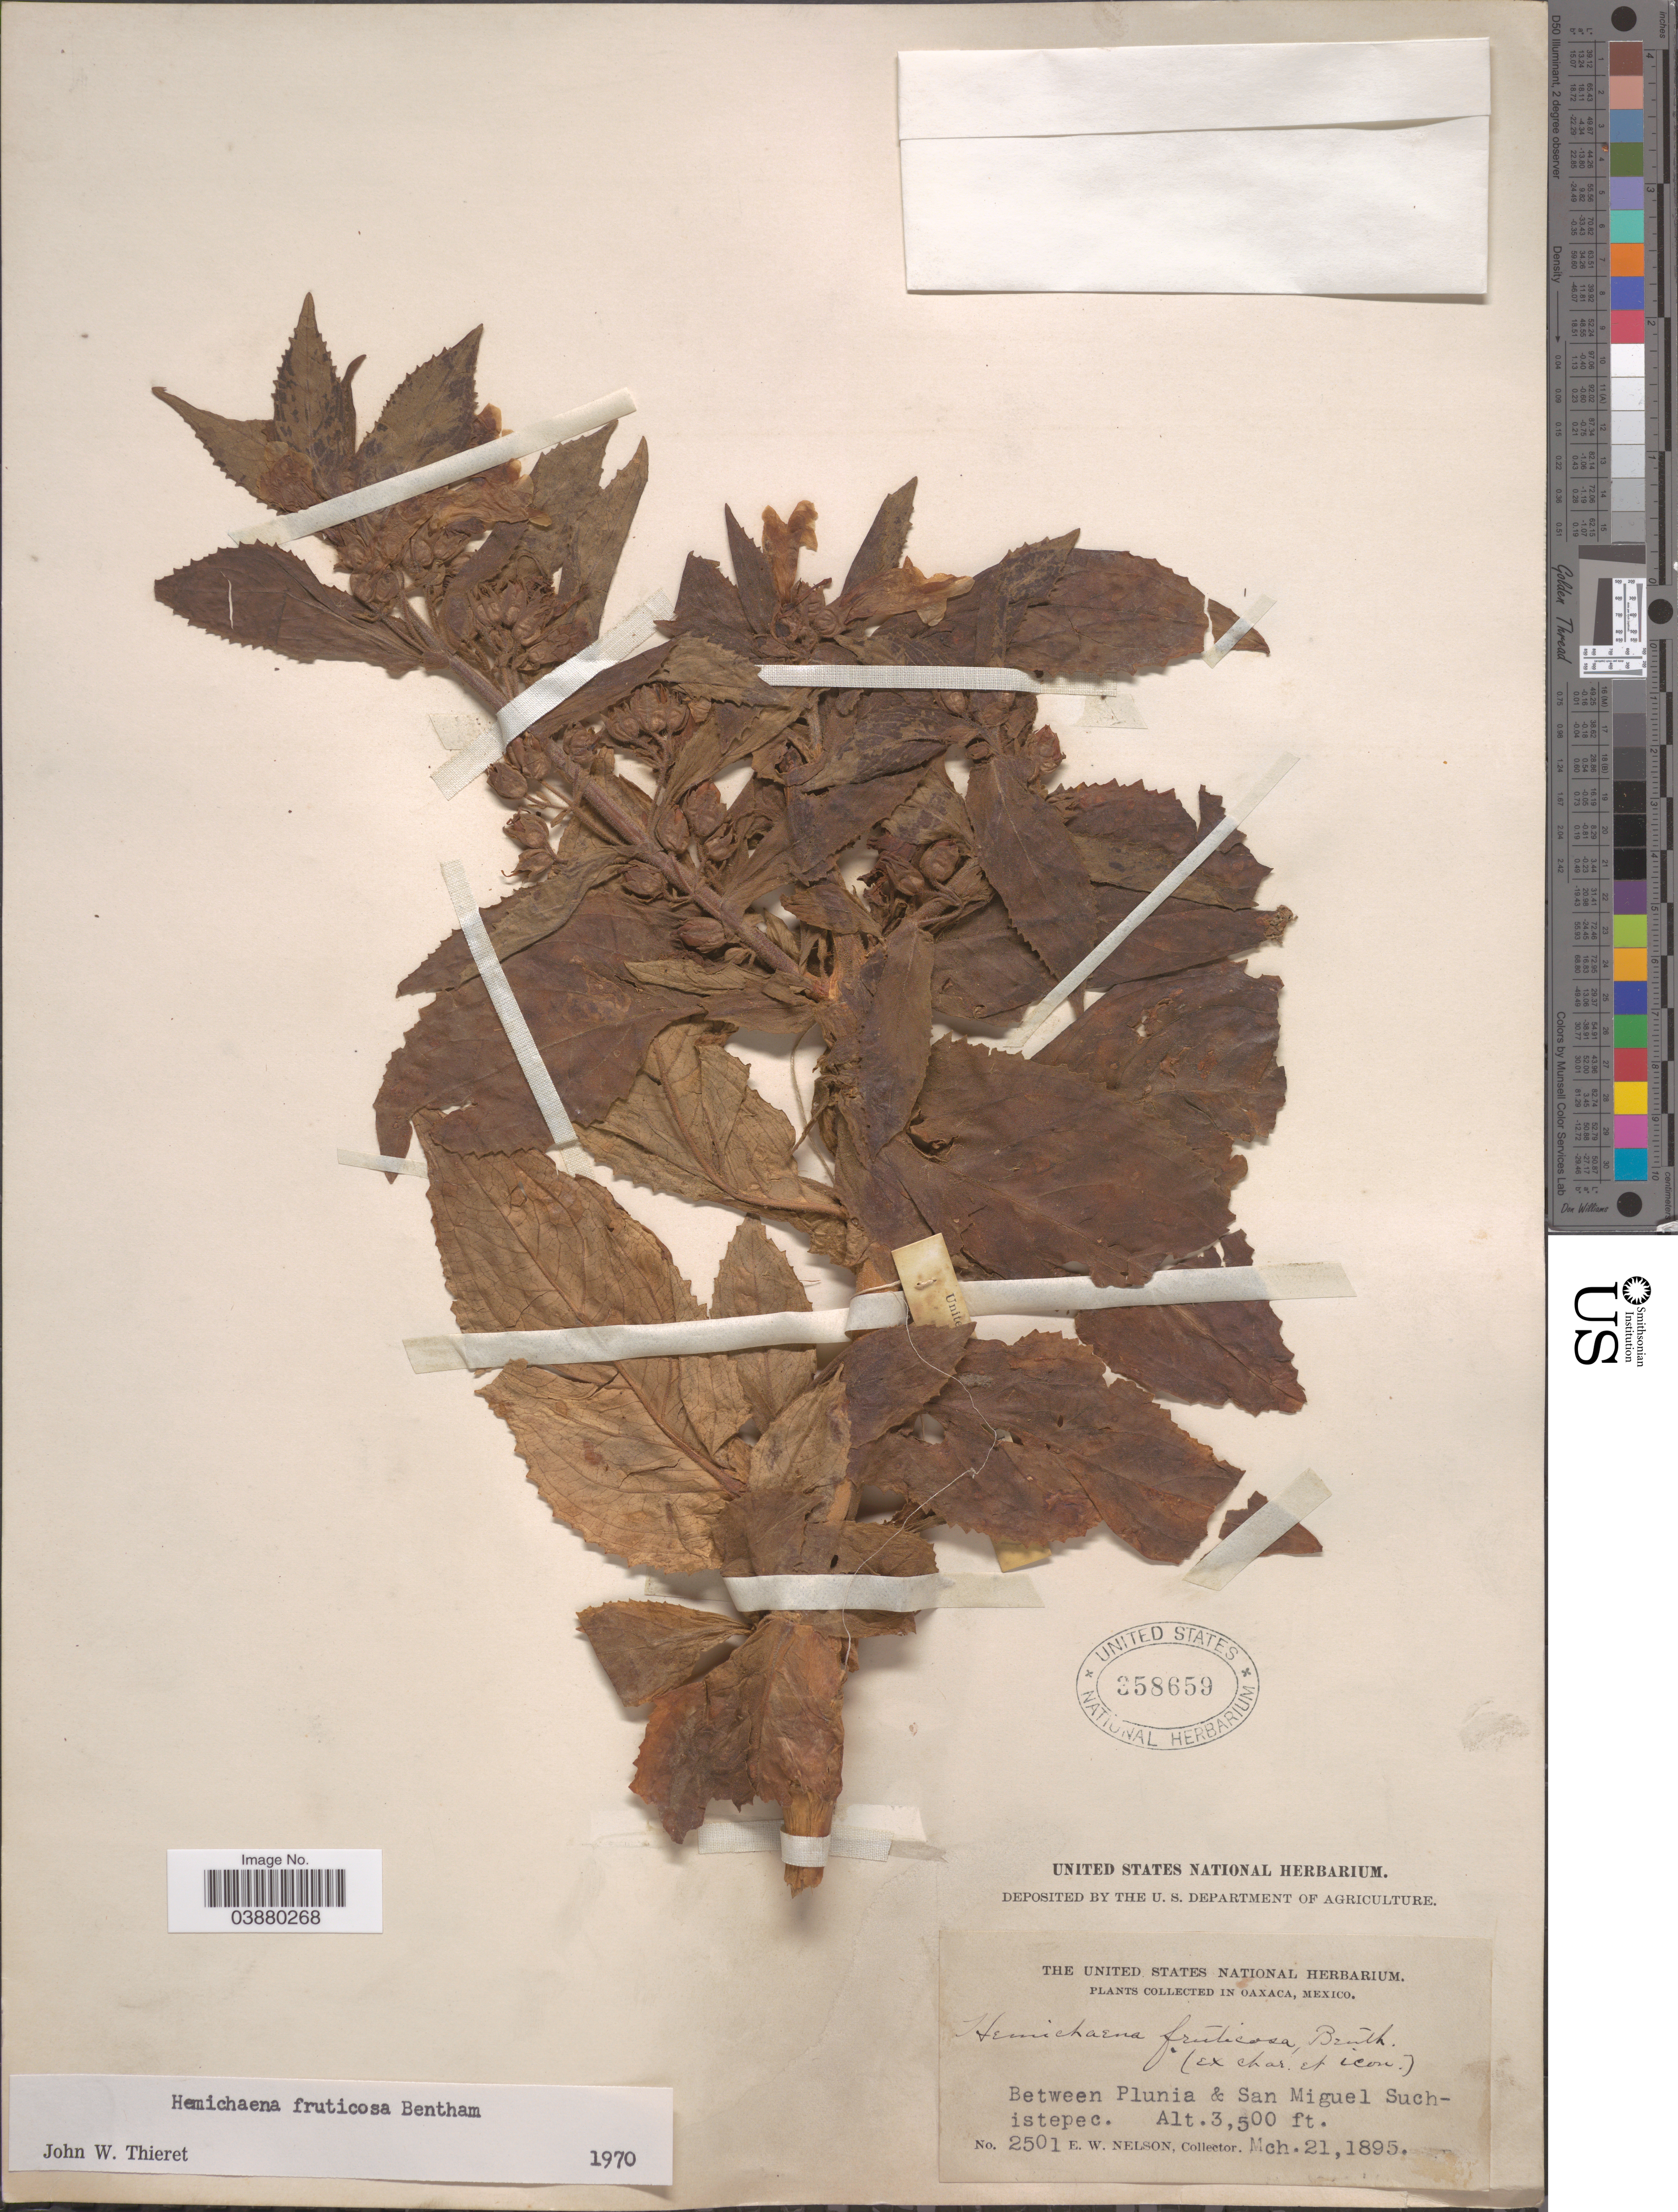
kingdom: Plantae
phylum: Tracheophyta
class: Magnoliopsida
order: Lamiales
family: Phrymaceae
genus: Hemichaena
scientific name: Hemichaena fruticosa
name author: Benth.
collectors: E. W. Nelson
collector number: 2501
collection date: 1895-03-21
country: Mexico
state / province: Oaxaca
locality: Between Plunia & San Miguel Suchistepec.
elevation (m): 1067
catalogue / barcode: US 358659